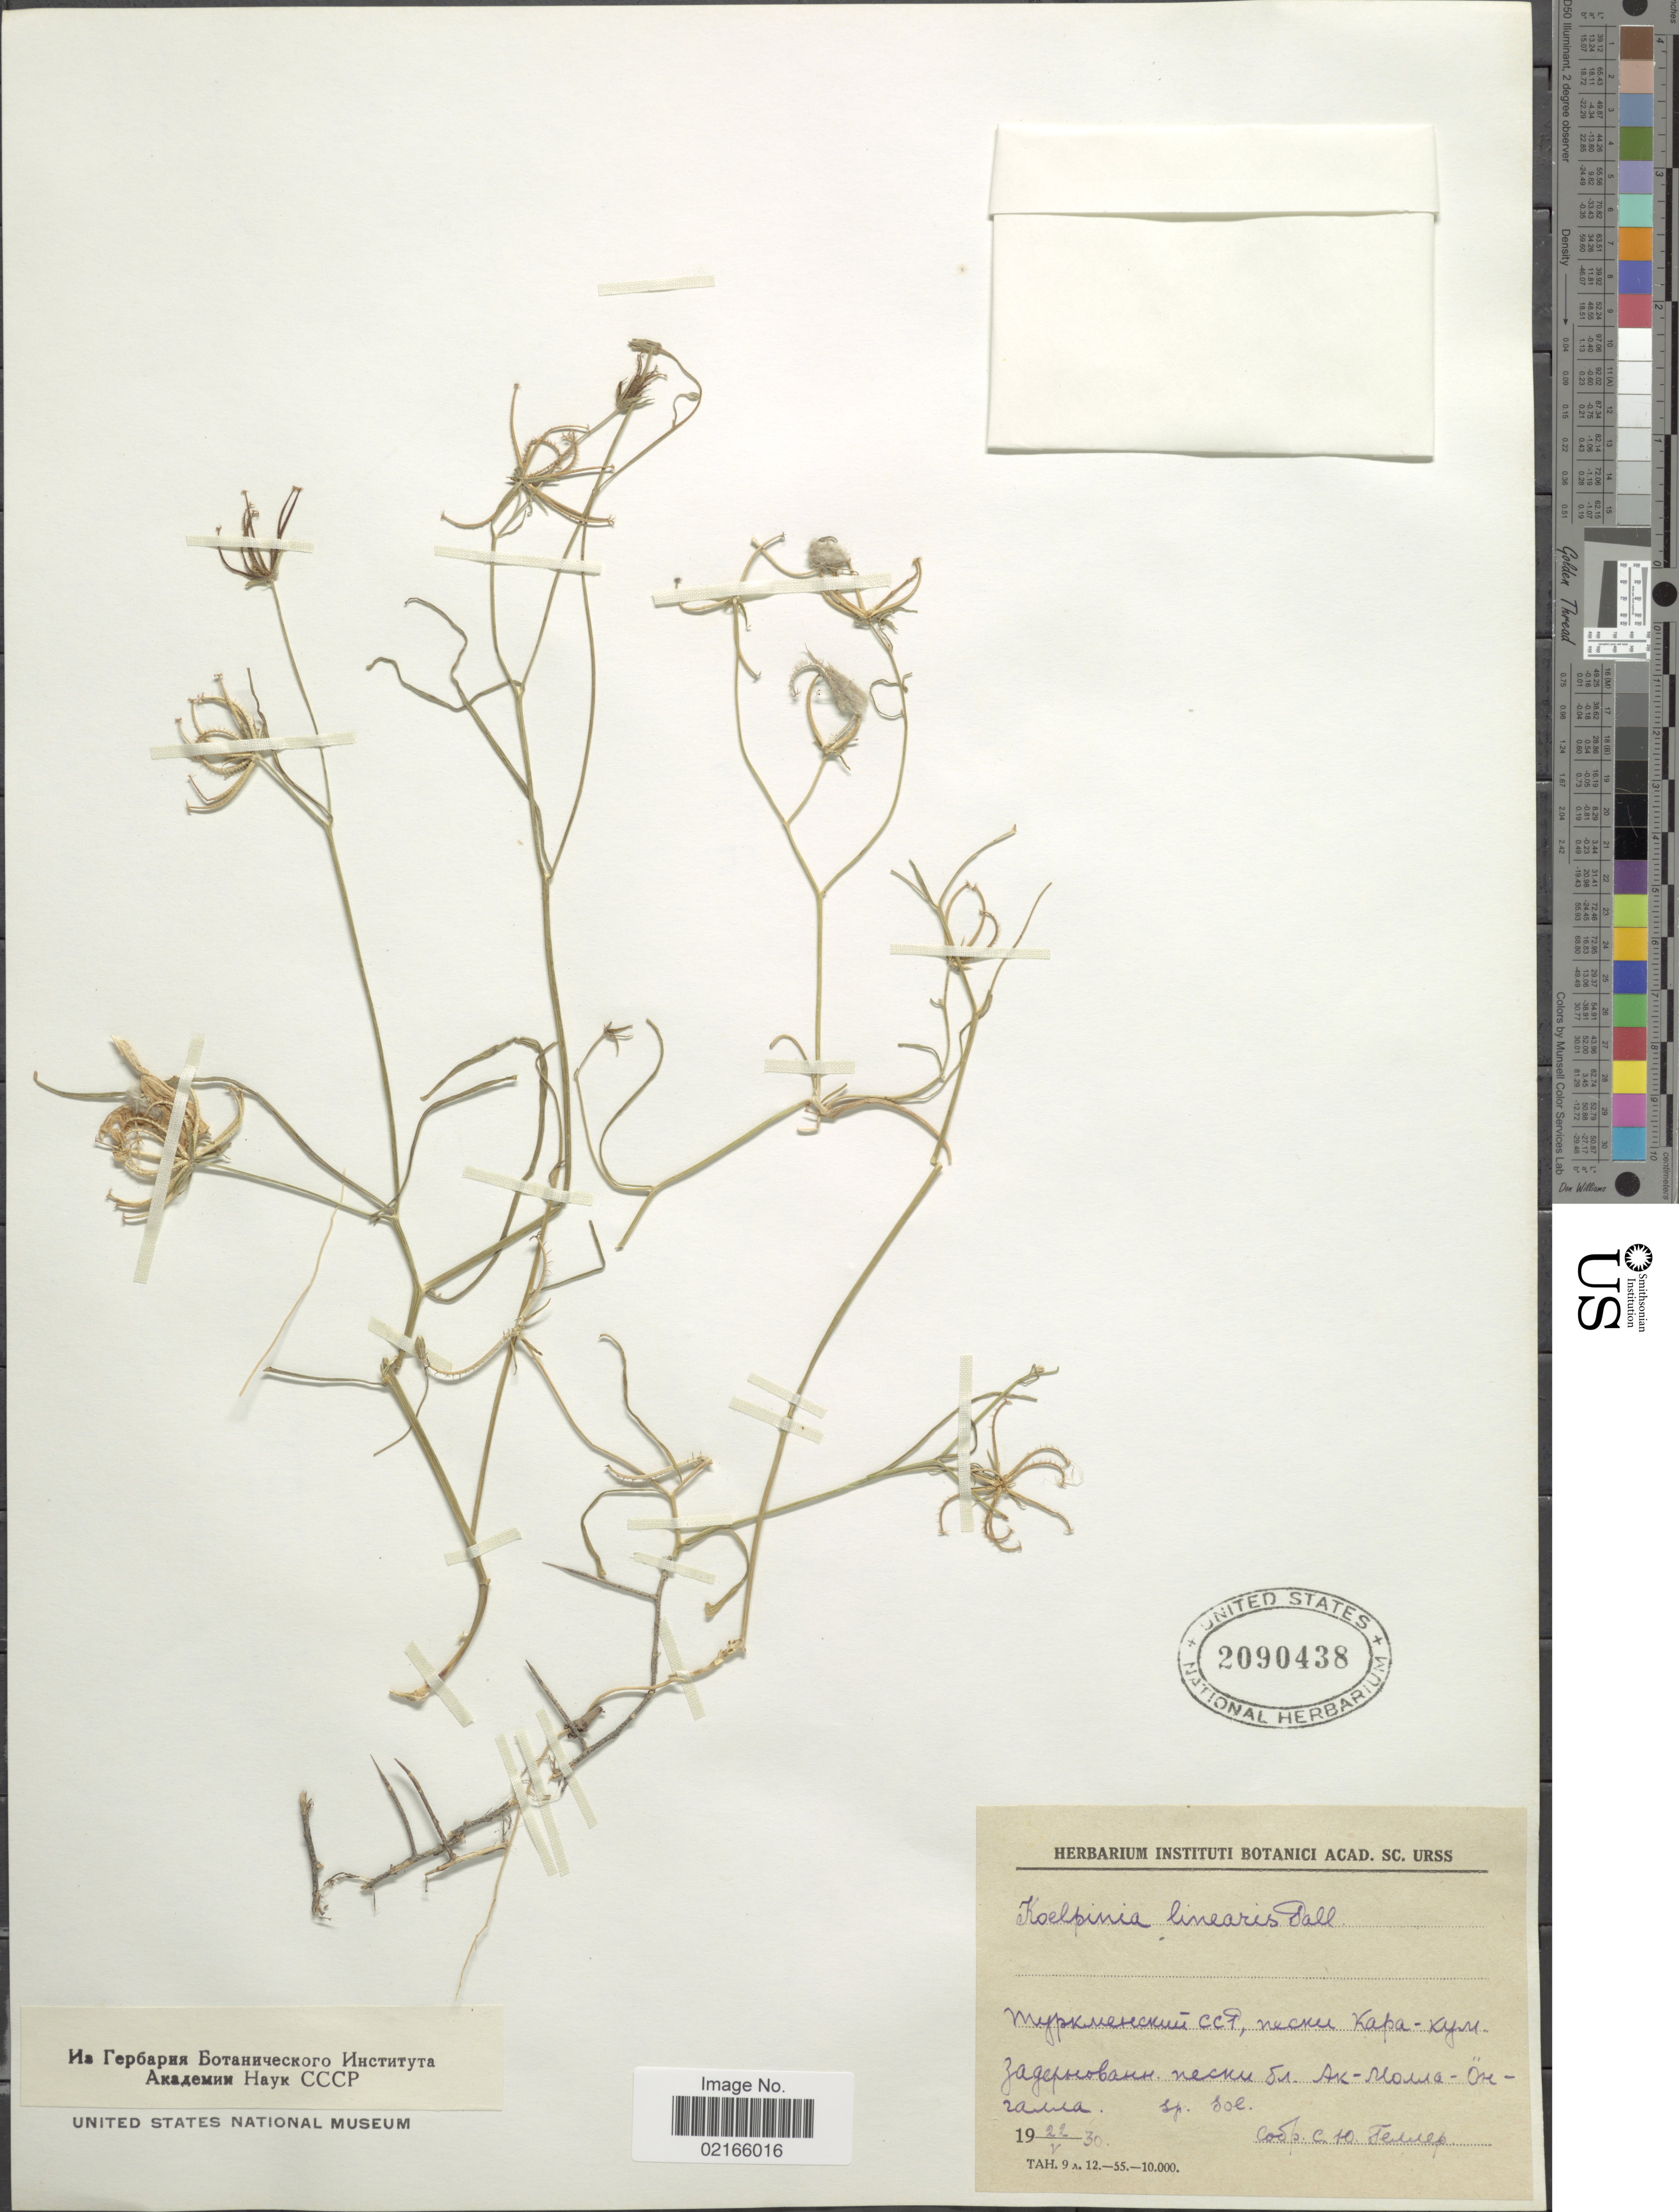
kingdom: Plantae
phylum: Tracheophyta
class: Magnoliopsida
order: Asterales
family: Asteraceae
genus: Koelpinia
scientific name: Koelpinia linearis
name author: Pall.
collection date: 1930-05-22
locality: Necru Kapu-Kyu Zagepseobsum [interpreted]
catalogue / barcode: US 2090438